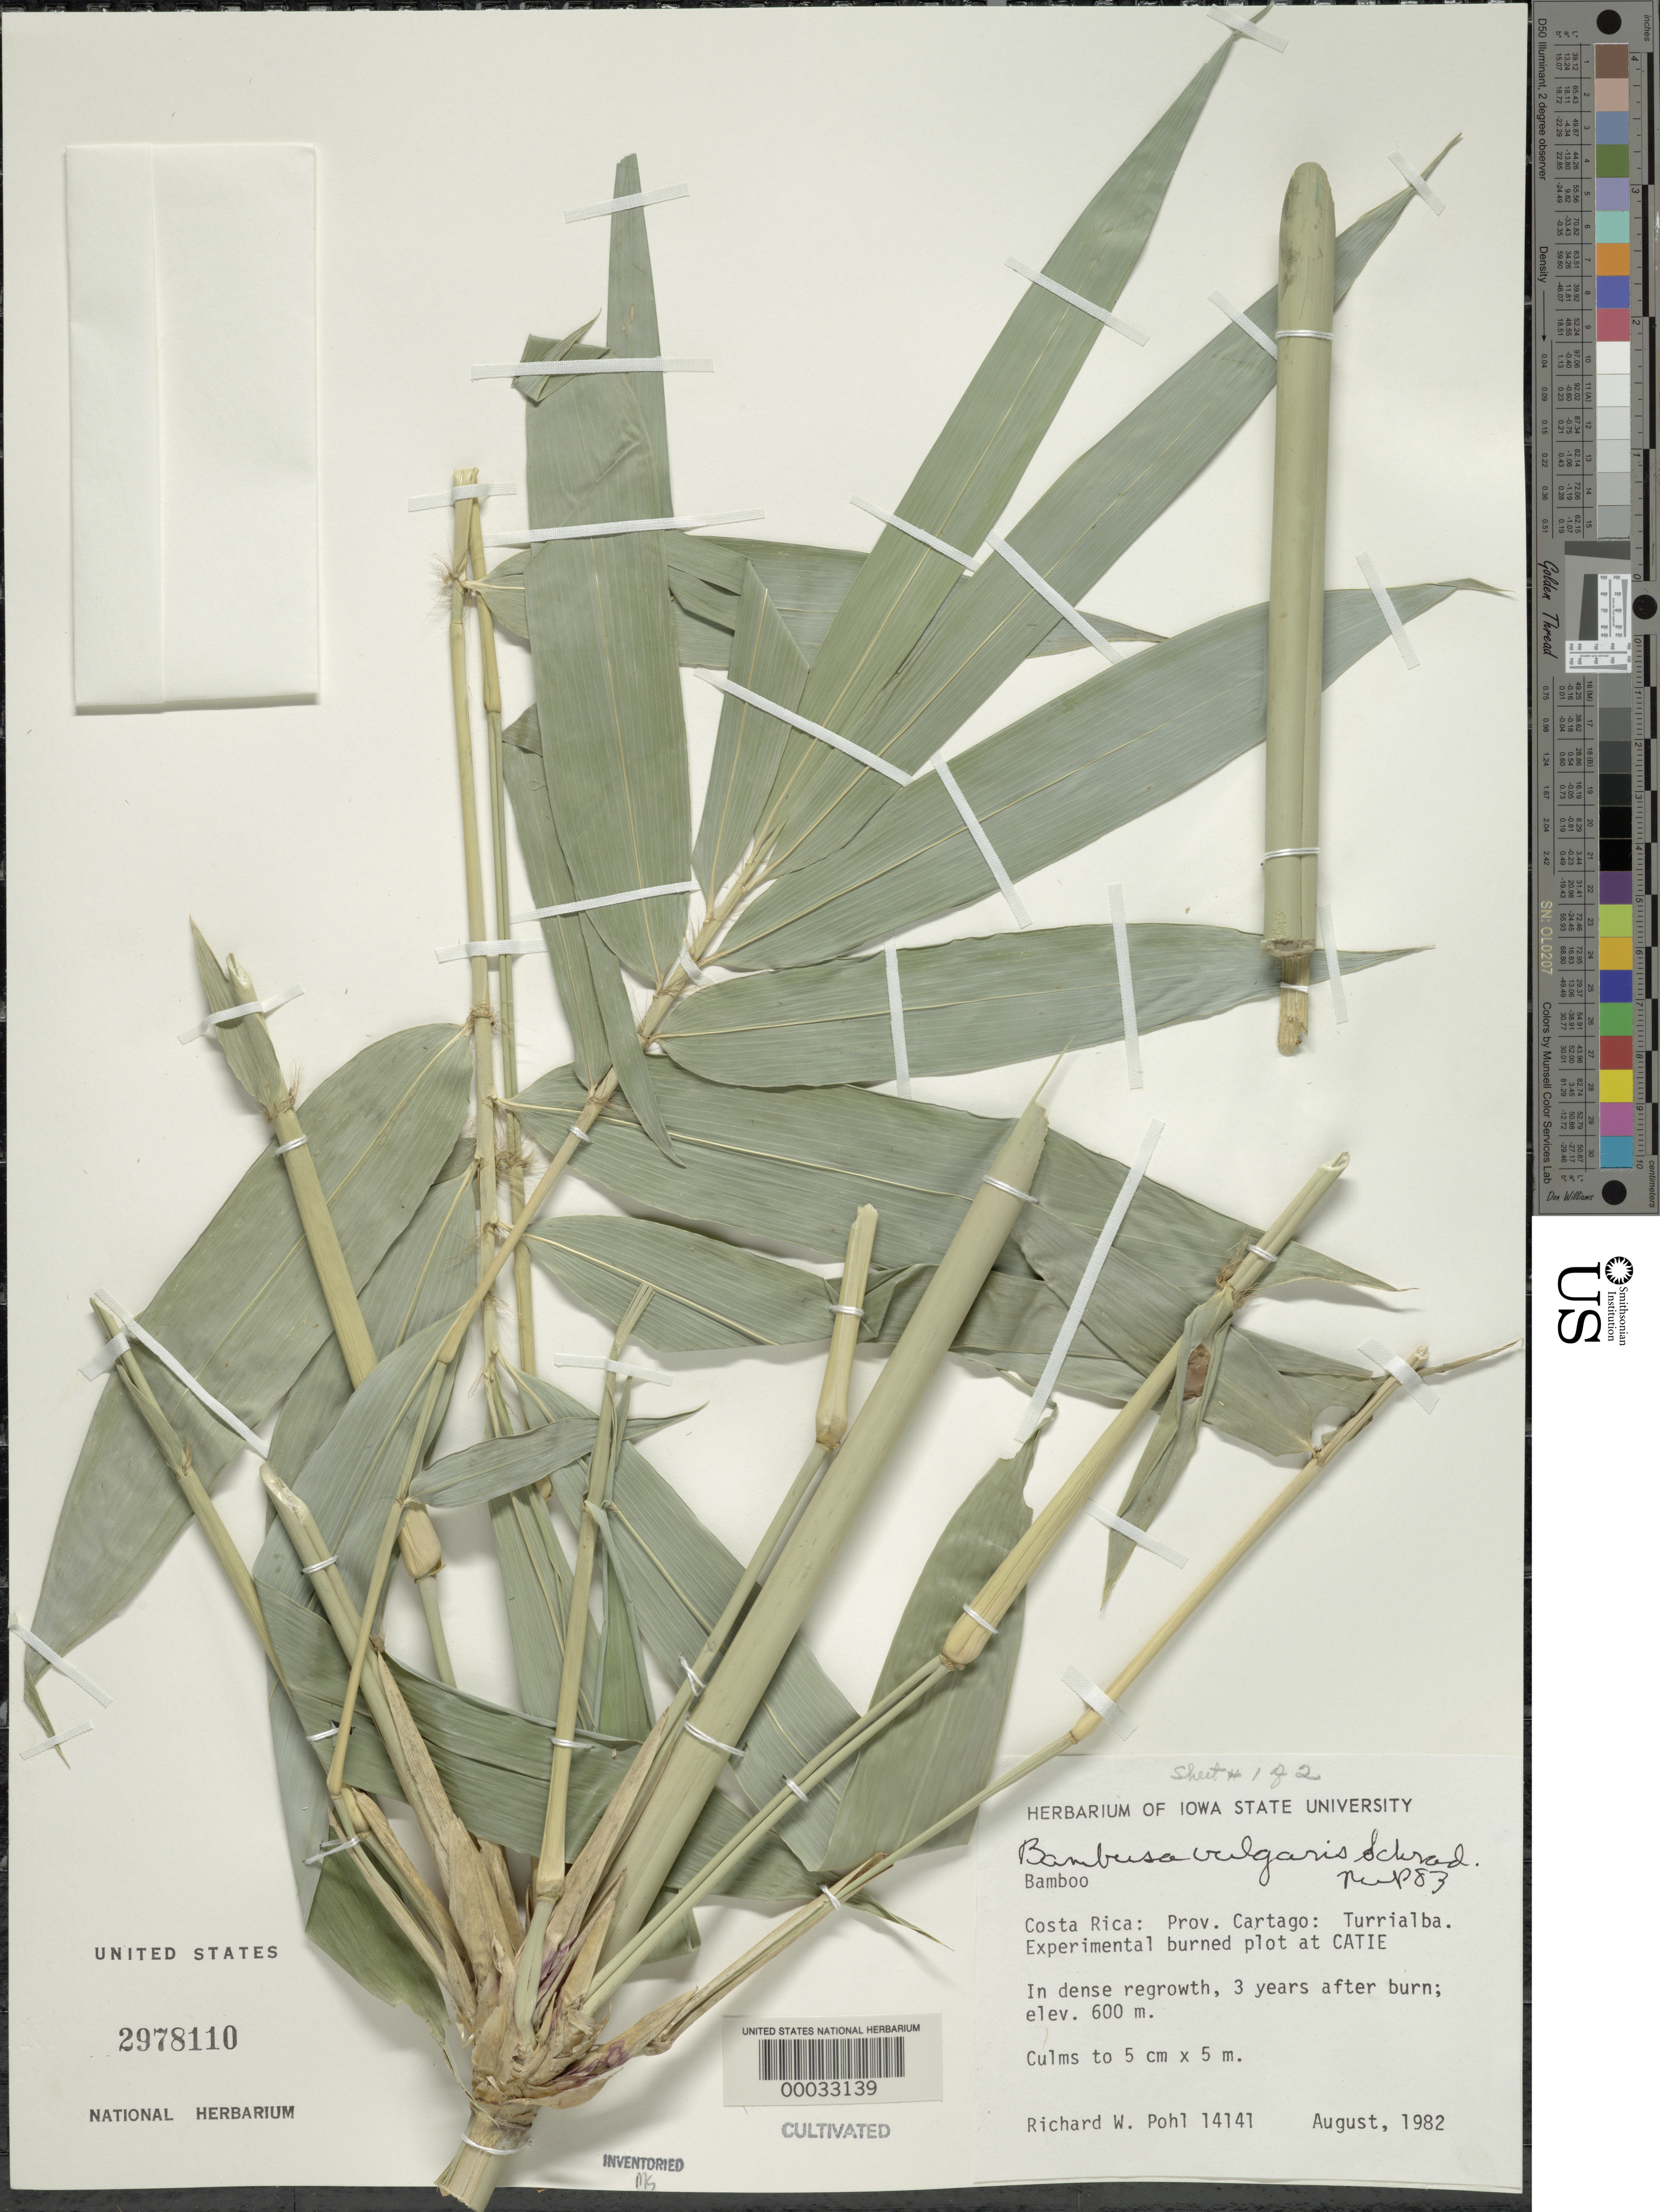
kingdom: Plantae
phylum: Tracheophyta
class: Liliopsida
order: Poales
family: Poaceae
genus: Bambusa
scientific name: Bambusa vulgaris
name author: Schrad. ex J.C. Wendl.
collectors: R. W. Pohl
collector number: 14141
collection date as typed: Aug 1982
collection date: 1982-08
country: Costa Rica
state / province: Cartago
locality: Turrialba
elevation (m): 600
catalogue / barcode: US 2978110